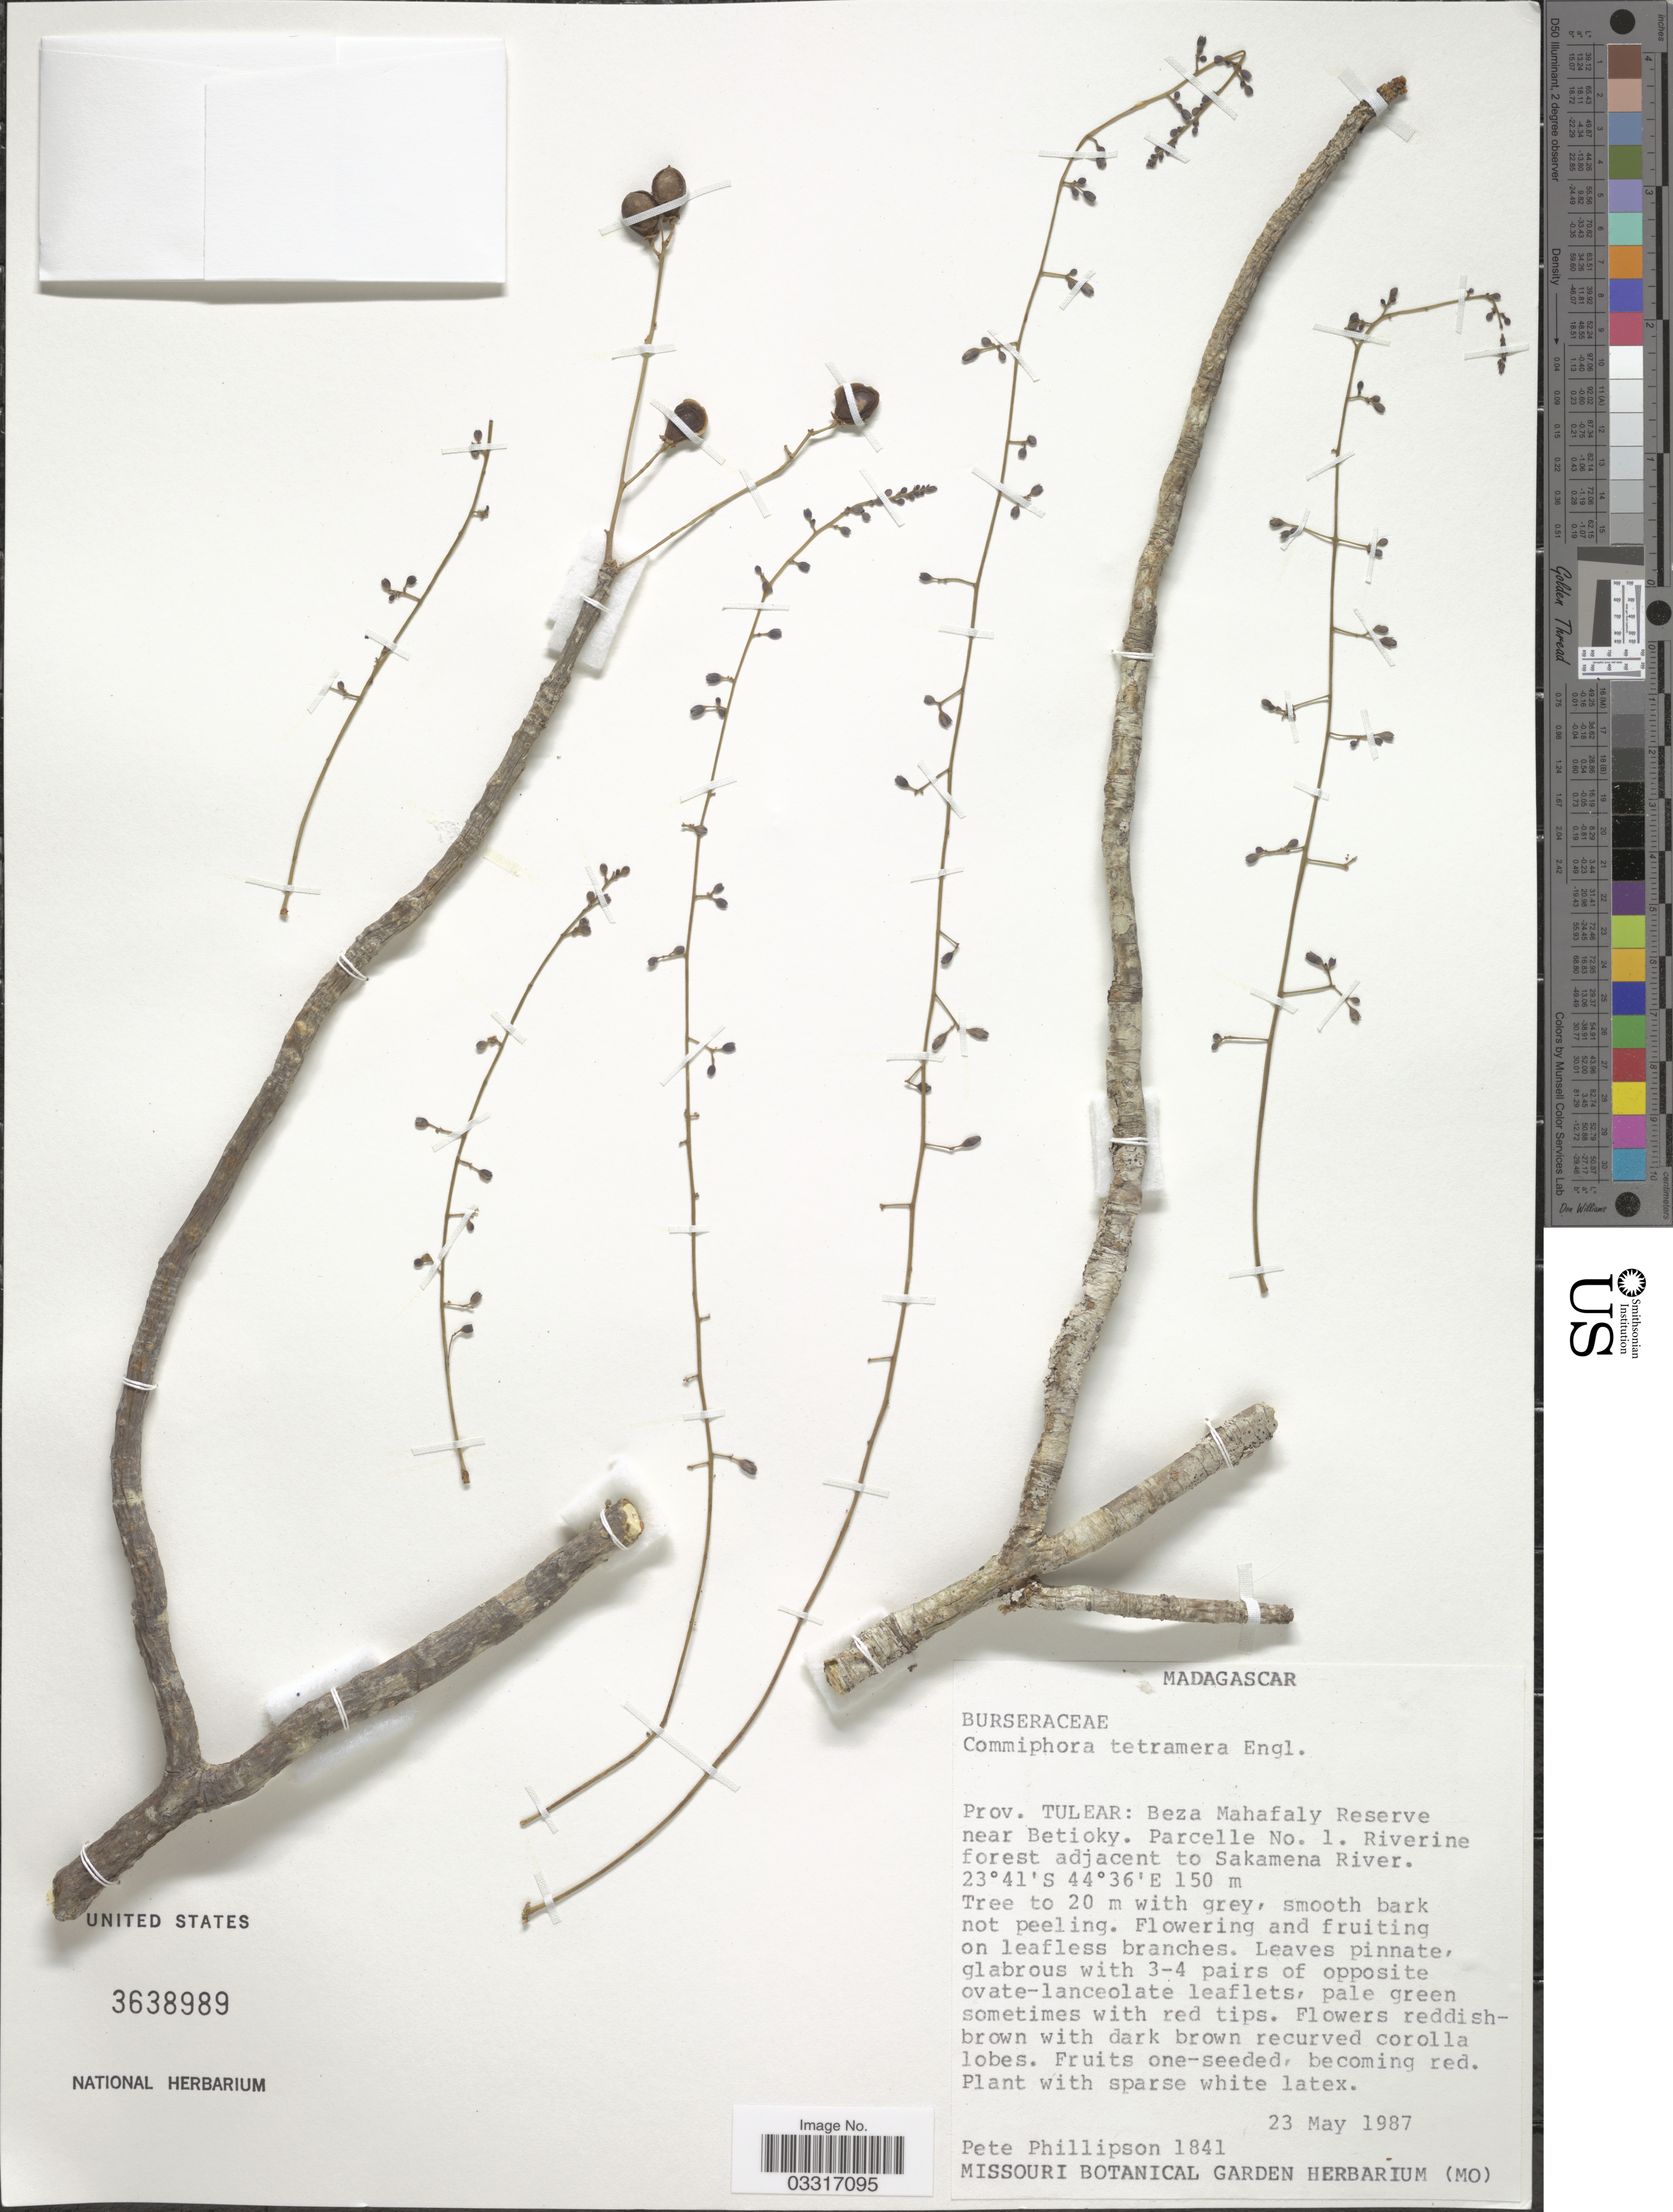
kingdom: Plantae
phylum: Tracheophyta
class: Magnoliopsida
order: Sapindales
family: Burseraceae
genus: Commiphora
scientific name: Commiphora tetramera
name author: Engl.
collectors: P. B. Phillipson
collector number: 1841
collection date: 1987-05-23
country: Madagascar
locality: Prov. Tulear: Beza Mahafaly Reserve near Betioky. Parcelle No. 1. Riverine forest adjacent to Sakamena River.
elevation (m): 150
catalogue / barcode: US 3638989